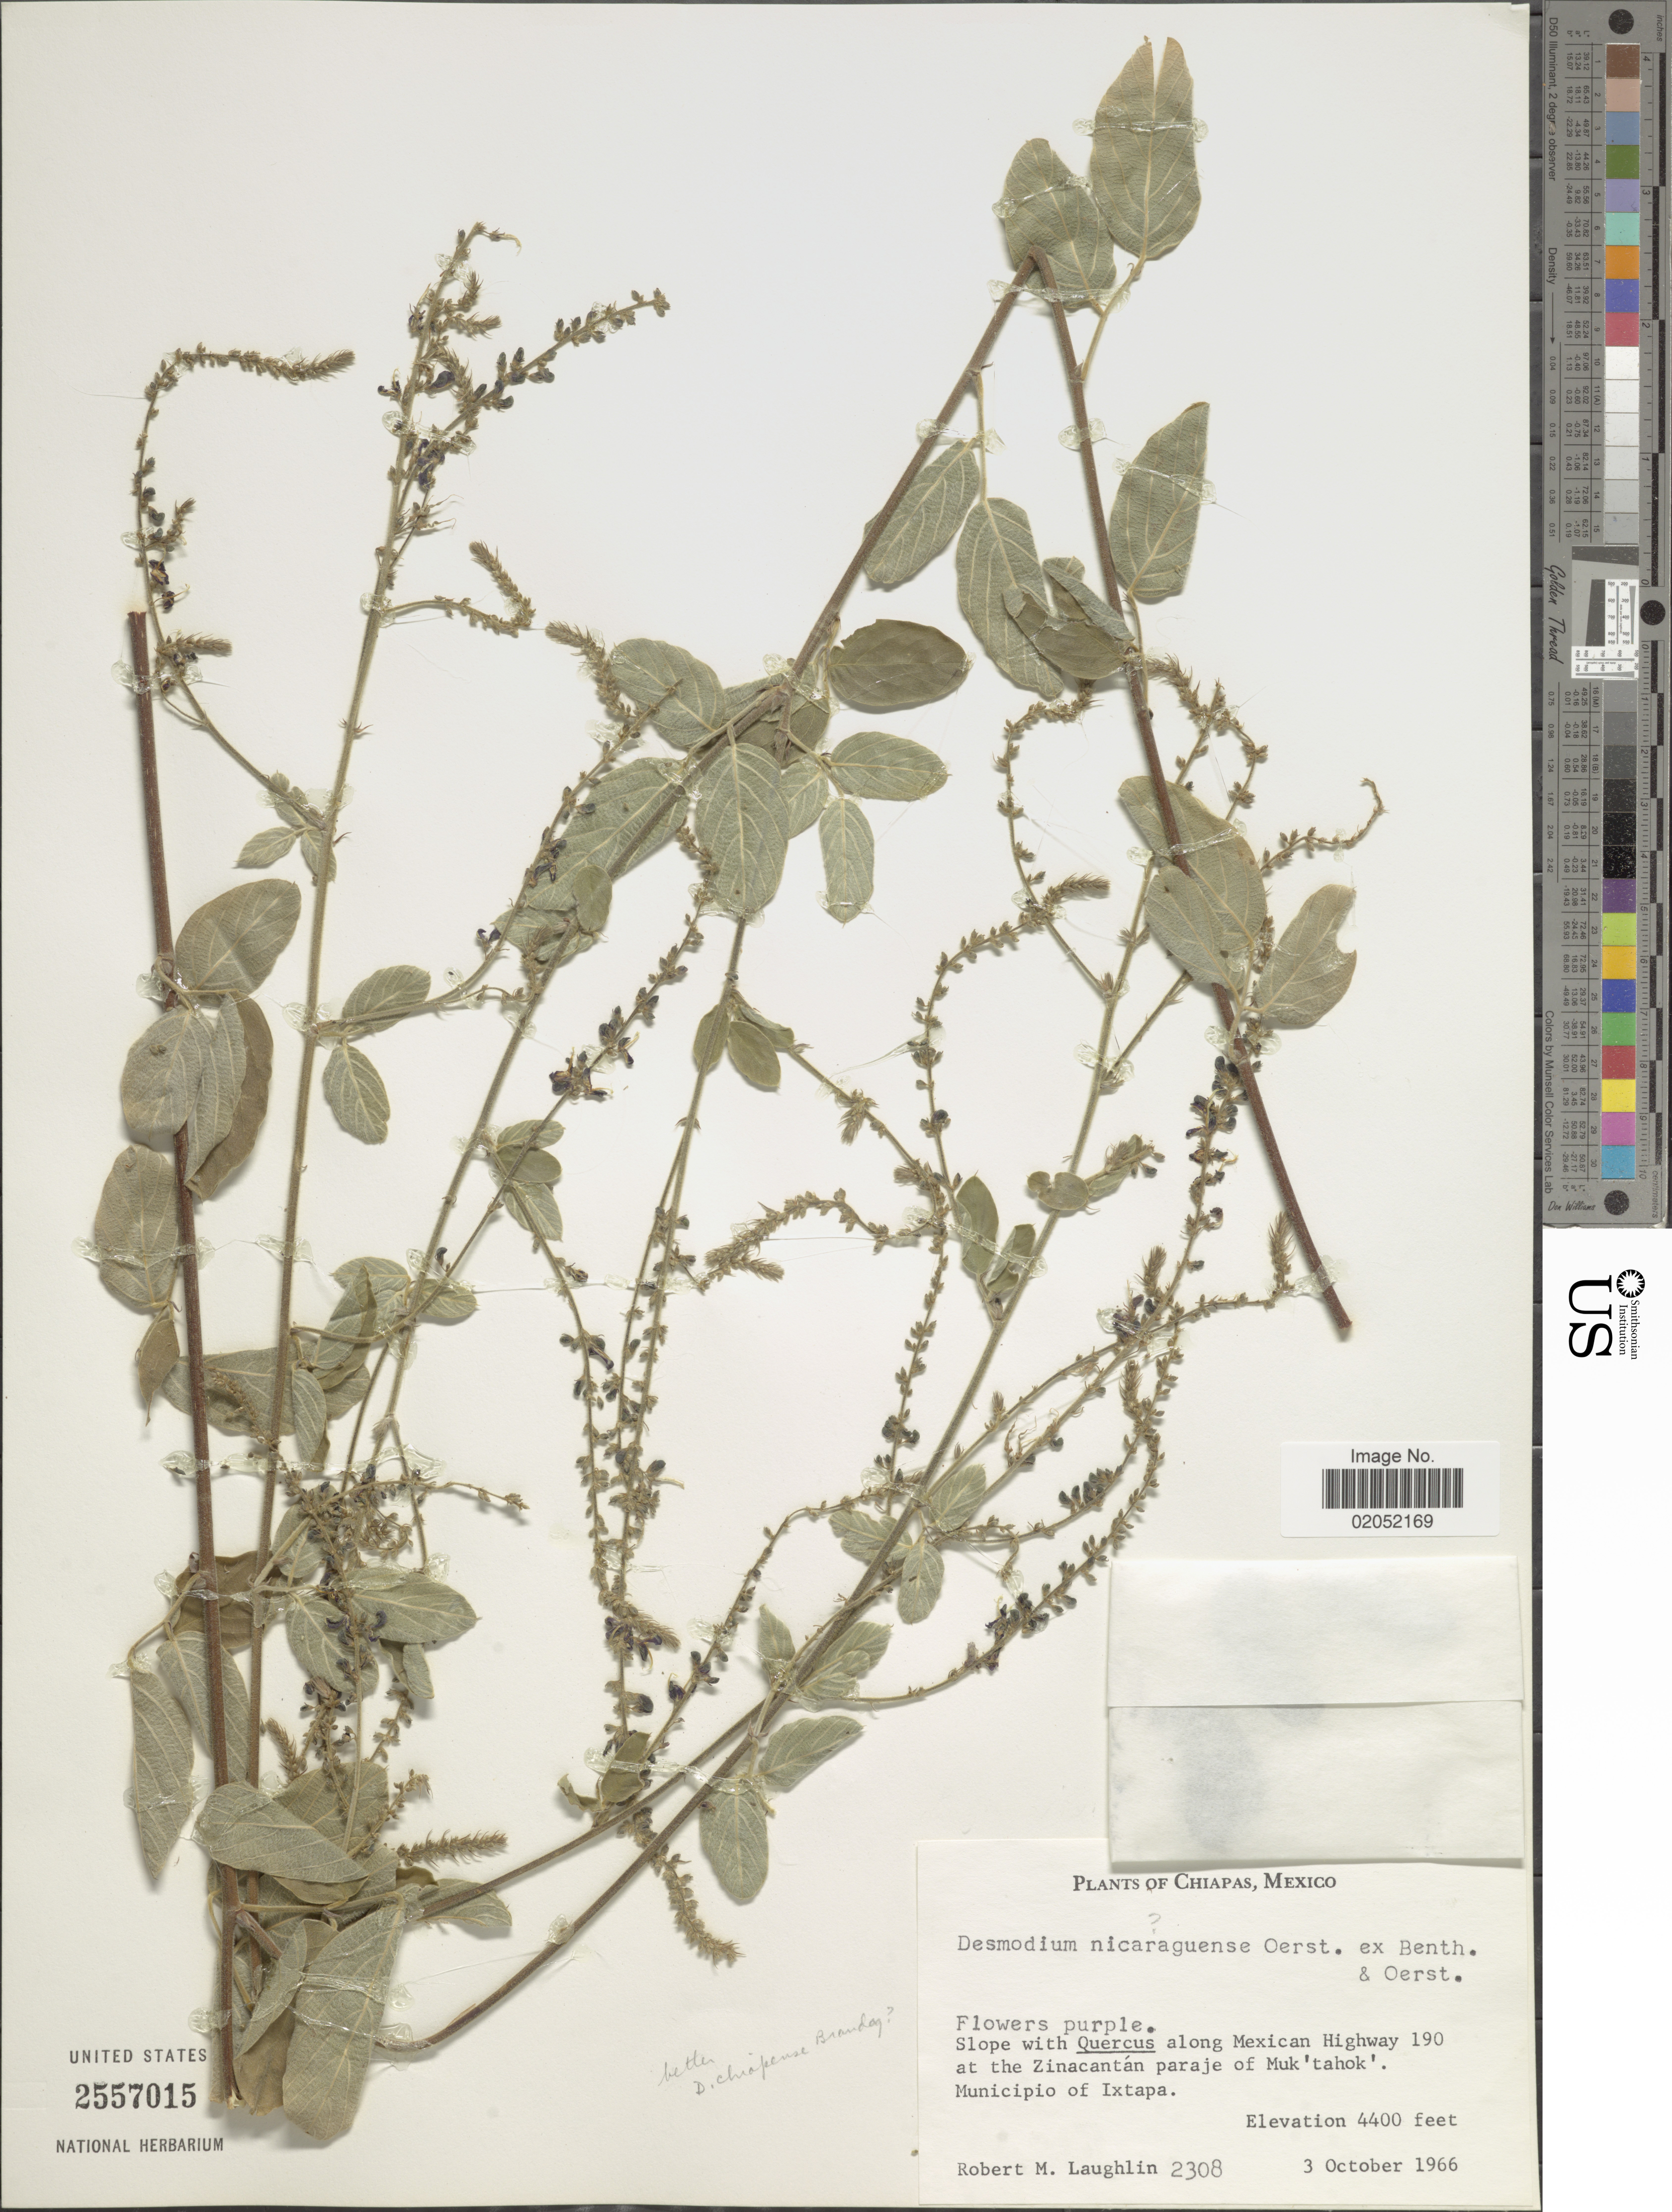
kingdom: Plantae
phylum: Tracheophyta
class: Magnoliopsida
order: Fabales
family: Fabaceae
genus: Desmodium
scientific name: Desmodium chiapense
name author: Brandegee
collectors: R. M. Laughlin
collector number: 2308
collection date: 1966-10-03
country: Mexico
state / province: Chiapas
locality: Chiapas, Mexico, along Mexican Highway 190 at the Zinacantan paraje of Muk'tahok'. Municpio of Ixtapa.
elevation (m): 1341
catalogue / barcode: US 2557015